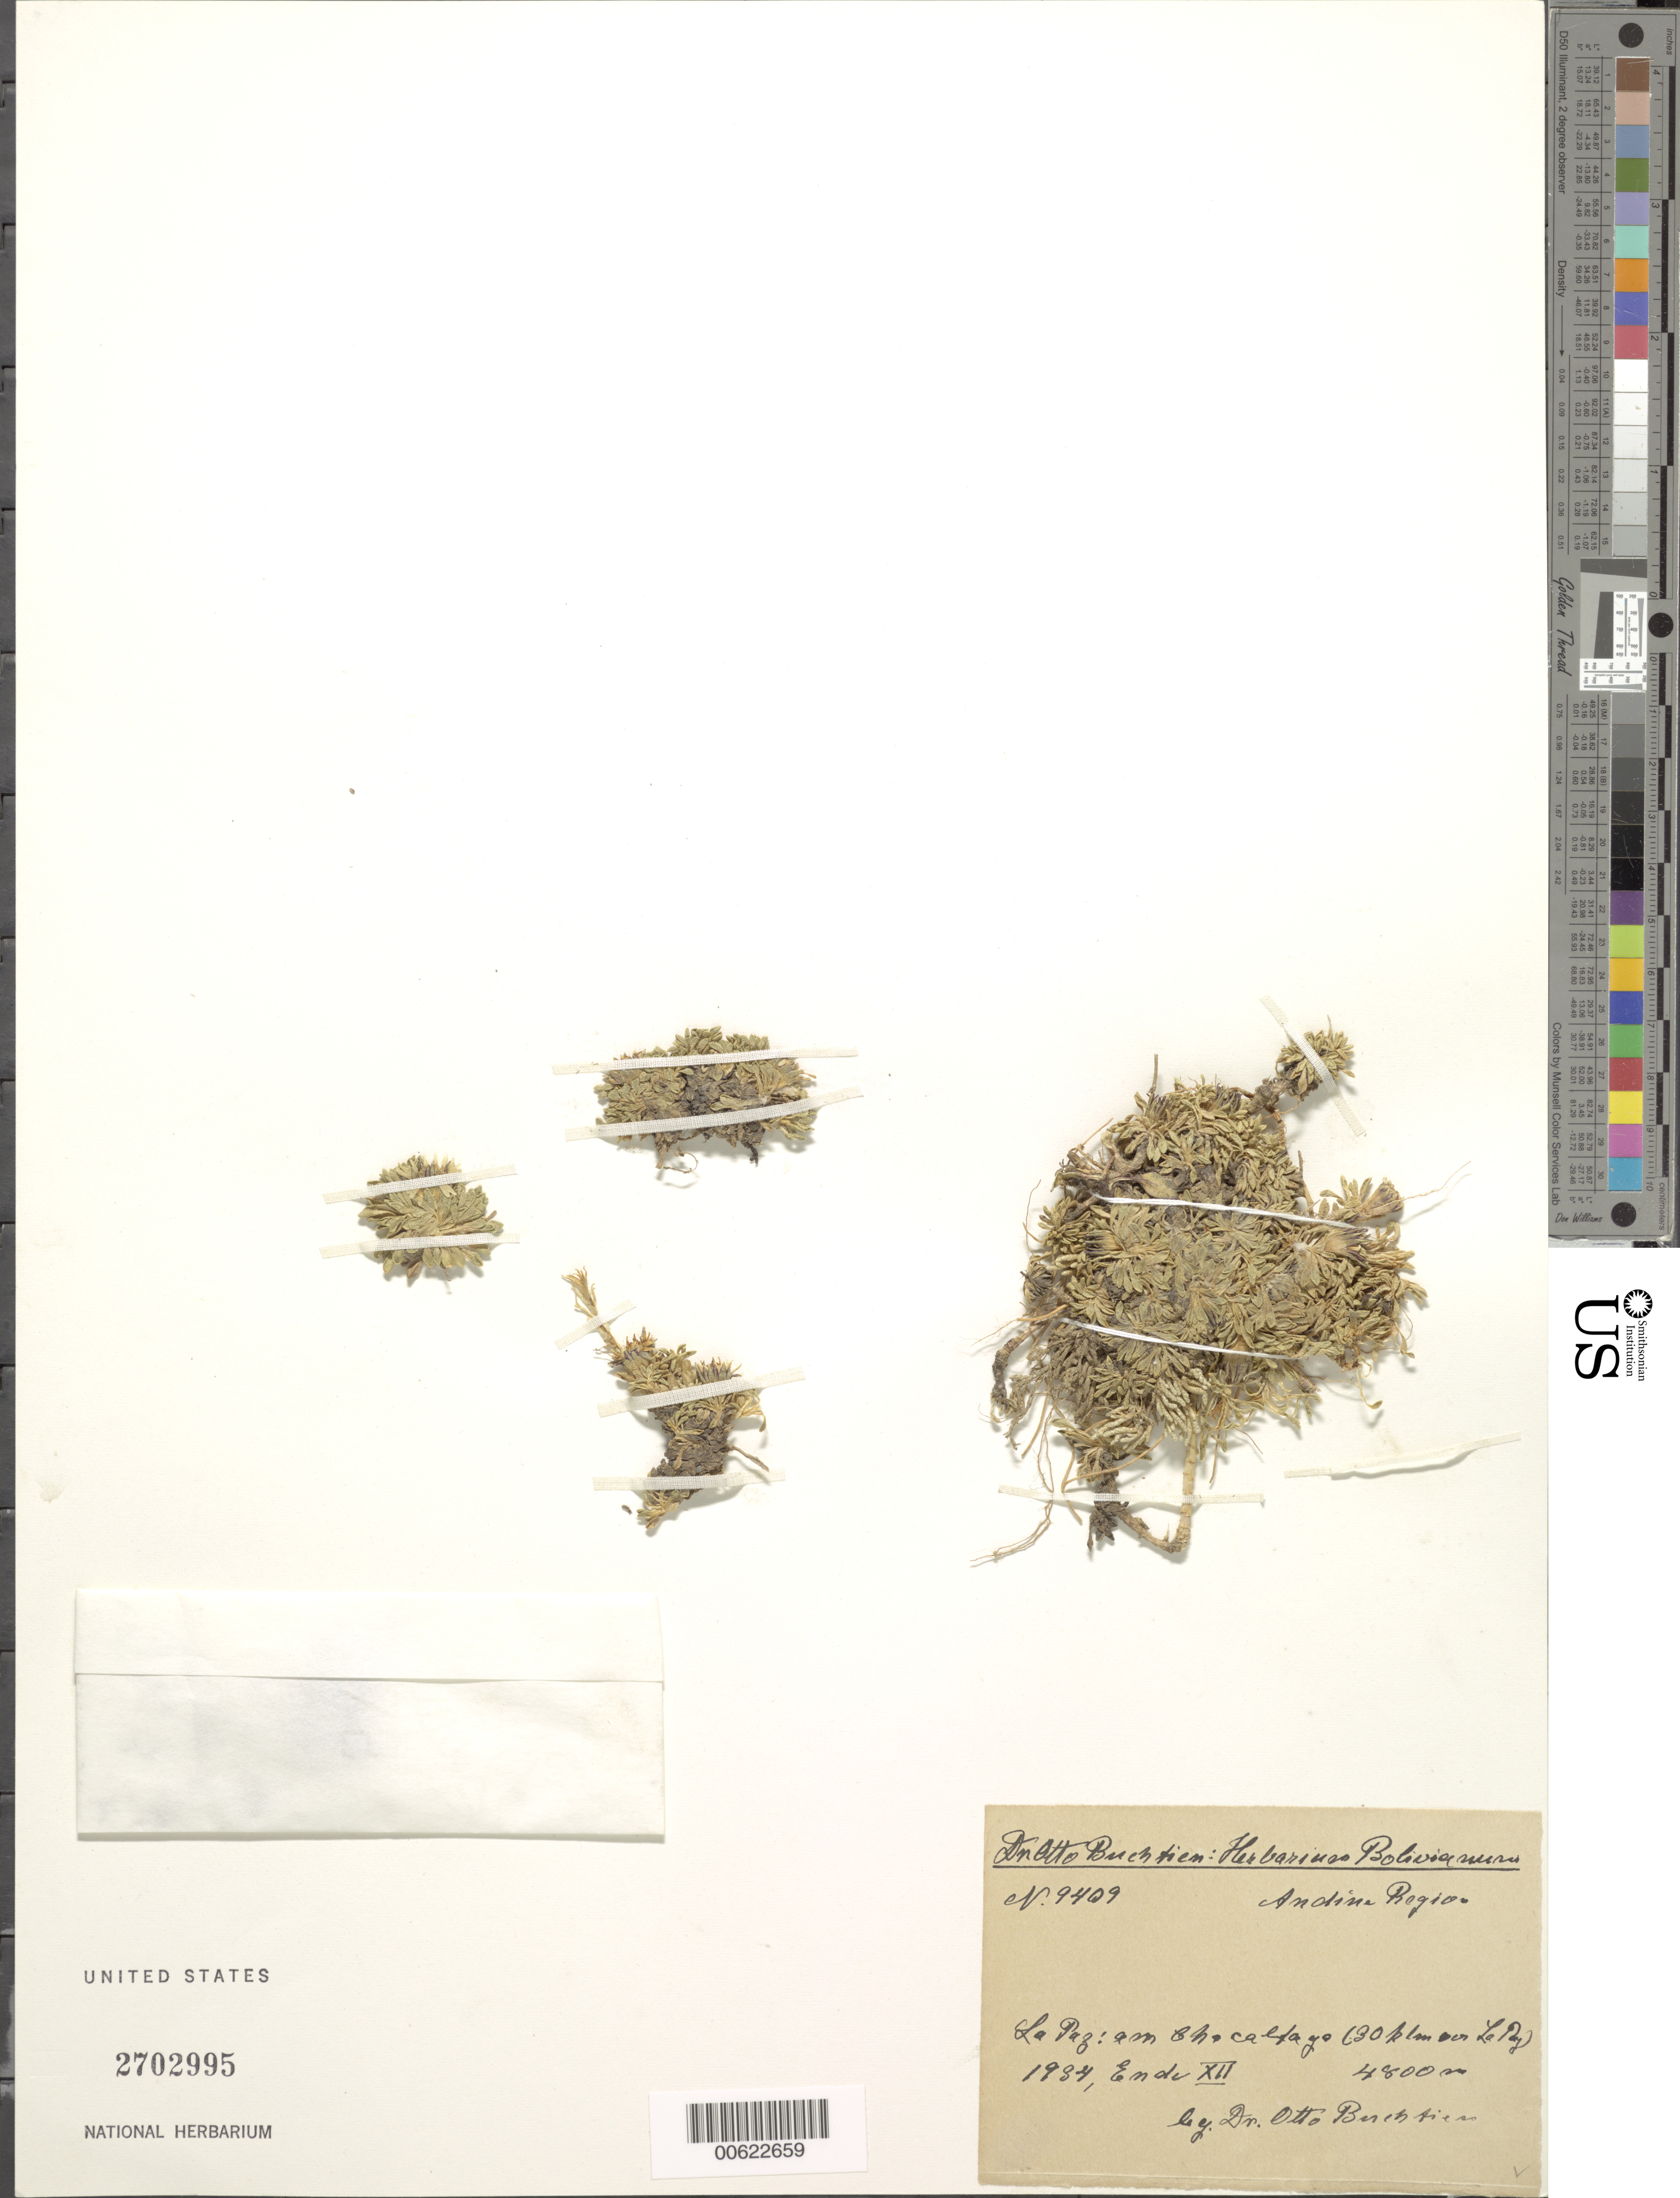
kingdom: Plantae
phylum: Tracheophyta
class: Magnoliopsida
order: Asterales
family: Asteraceae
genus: Werneria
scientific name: Werneria pectinata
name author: Lingelsh.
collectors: O. Buchtien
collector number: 9409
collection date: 1934-12-30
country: Bolivia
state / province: La Paz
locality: Chacaltaya, 30 km NNE of La Paz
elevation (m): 4800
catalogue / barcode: US 2702995